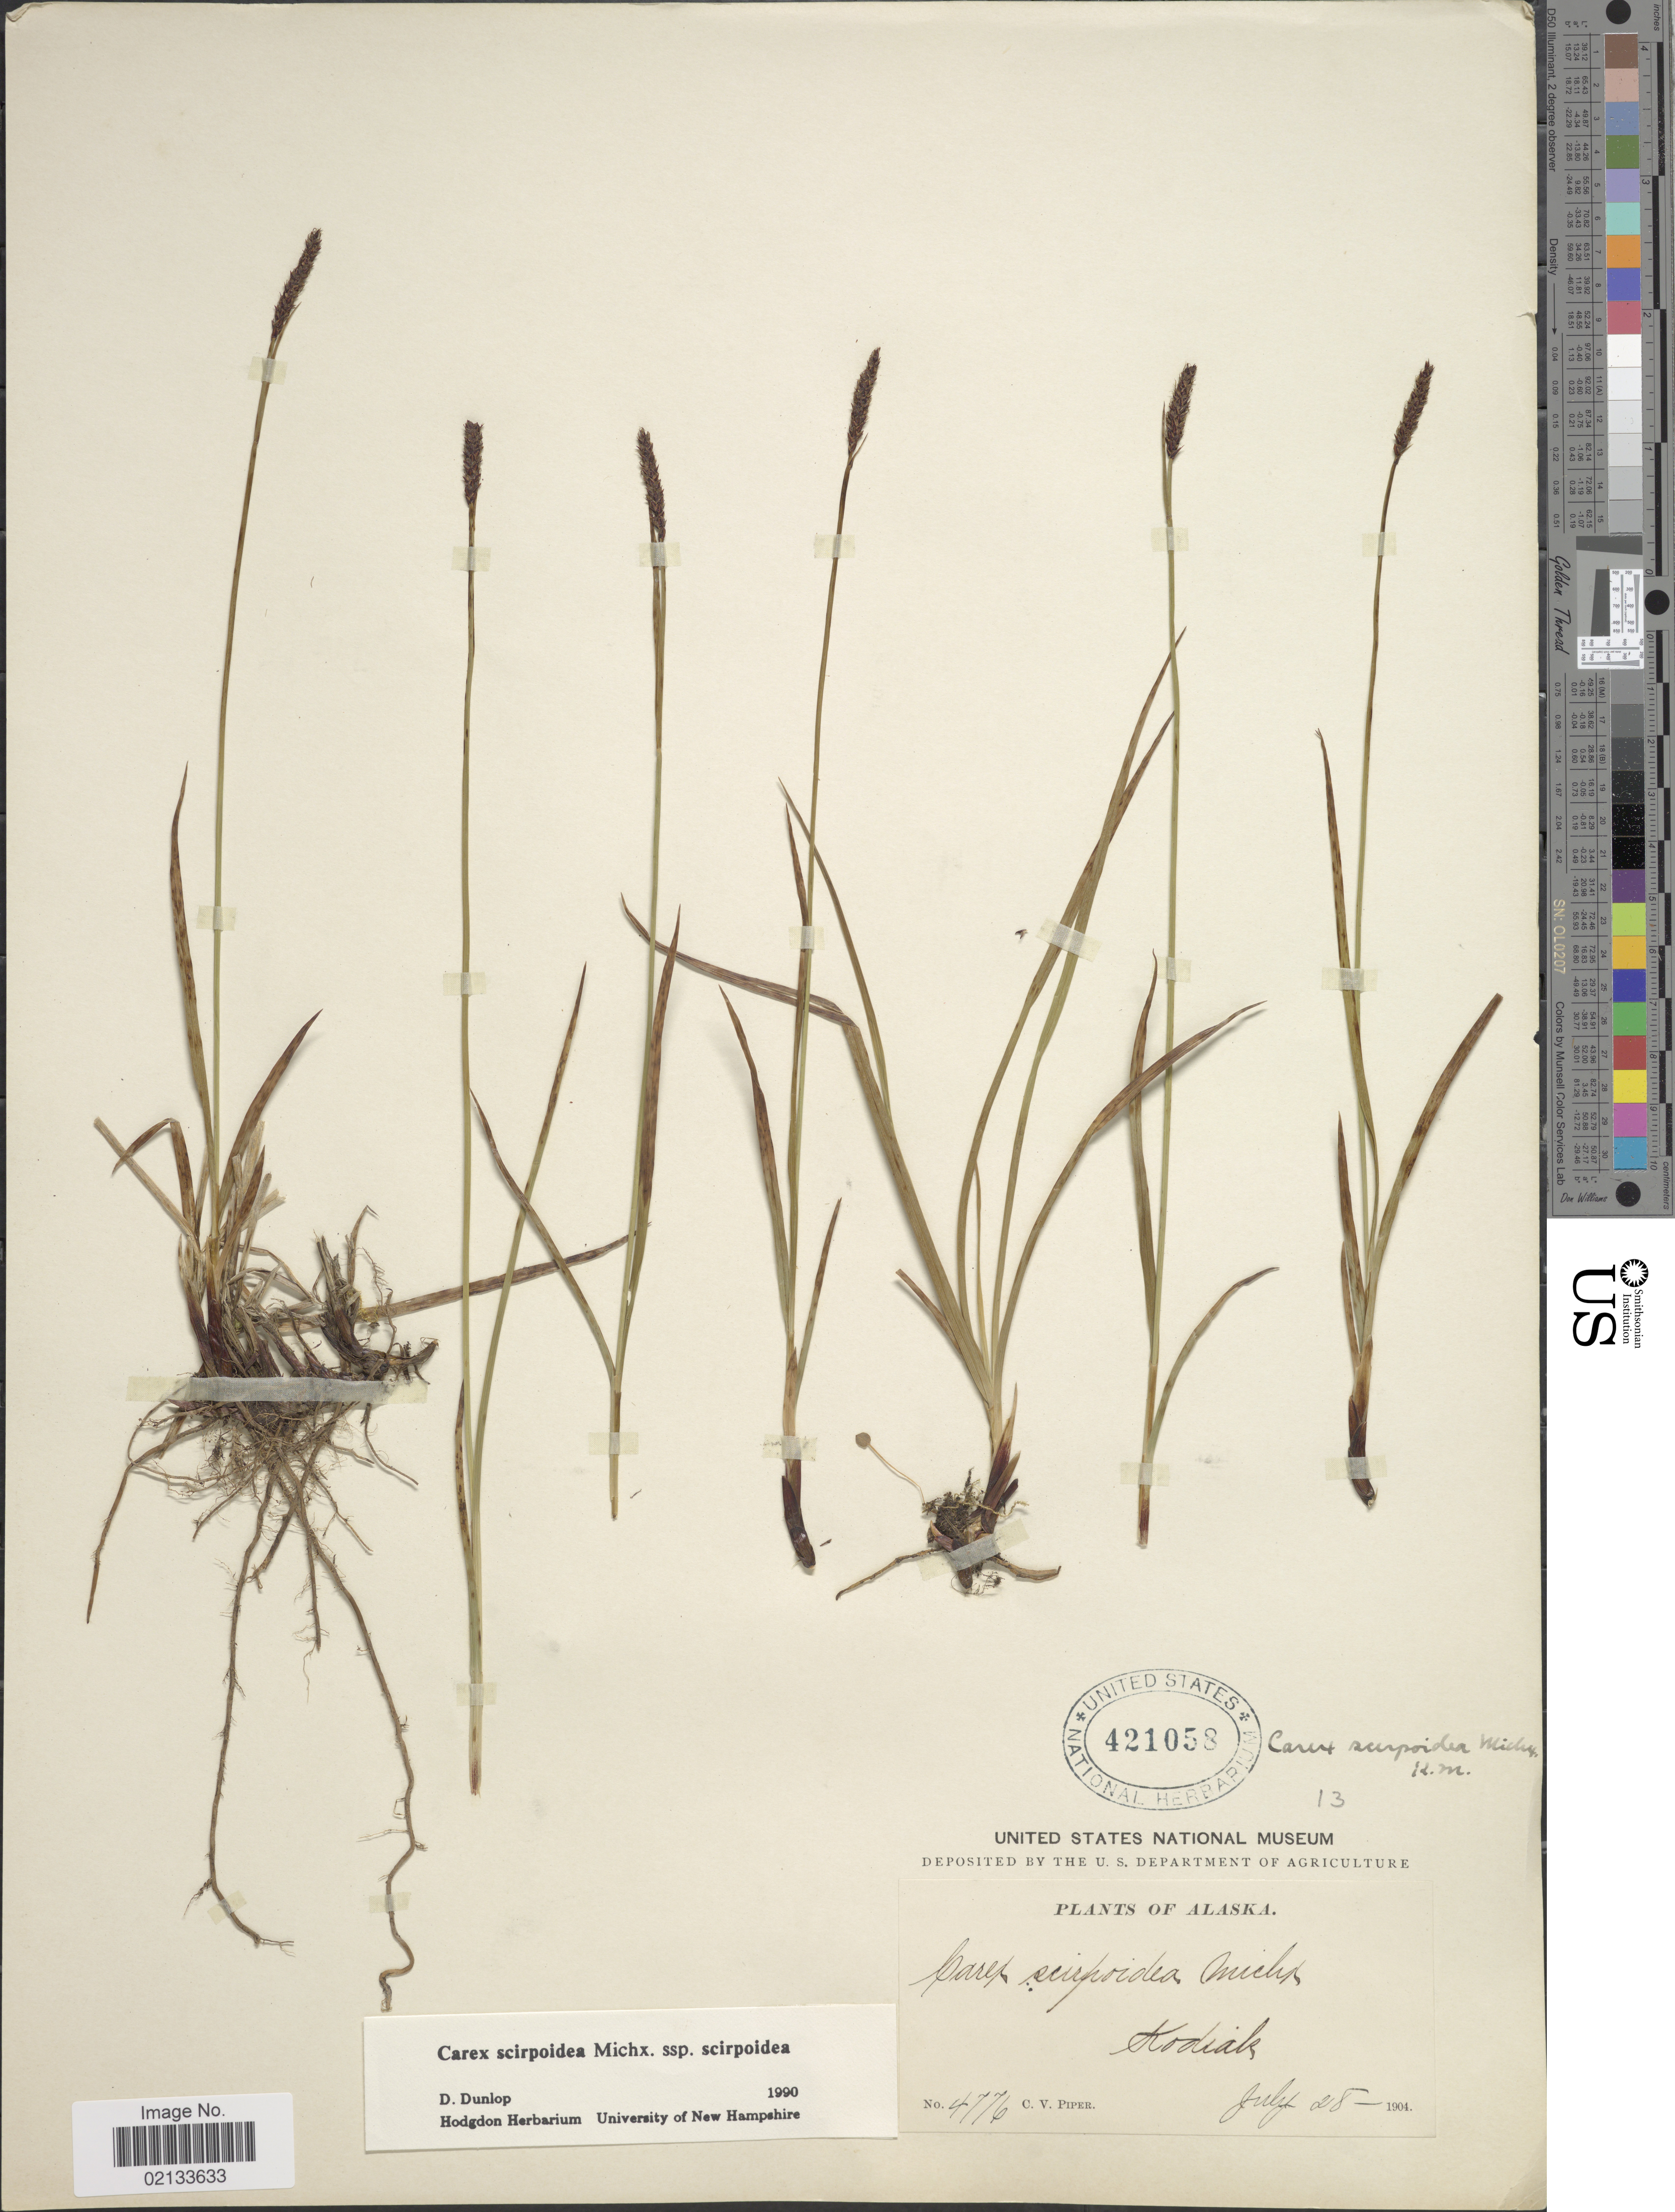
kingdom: Plantae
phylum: Tracheophyta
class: Liliopsida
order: Poales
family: Cyperaceae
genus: Carex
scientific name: Carex scirpoidea subsp. scirpoidea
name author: Michx.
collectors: C. V. Piper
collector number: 4776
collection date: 1904-07-28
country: United States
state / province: Alaska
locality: Kodiak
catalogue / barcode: US 421058